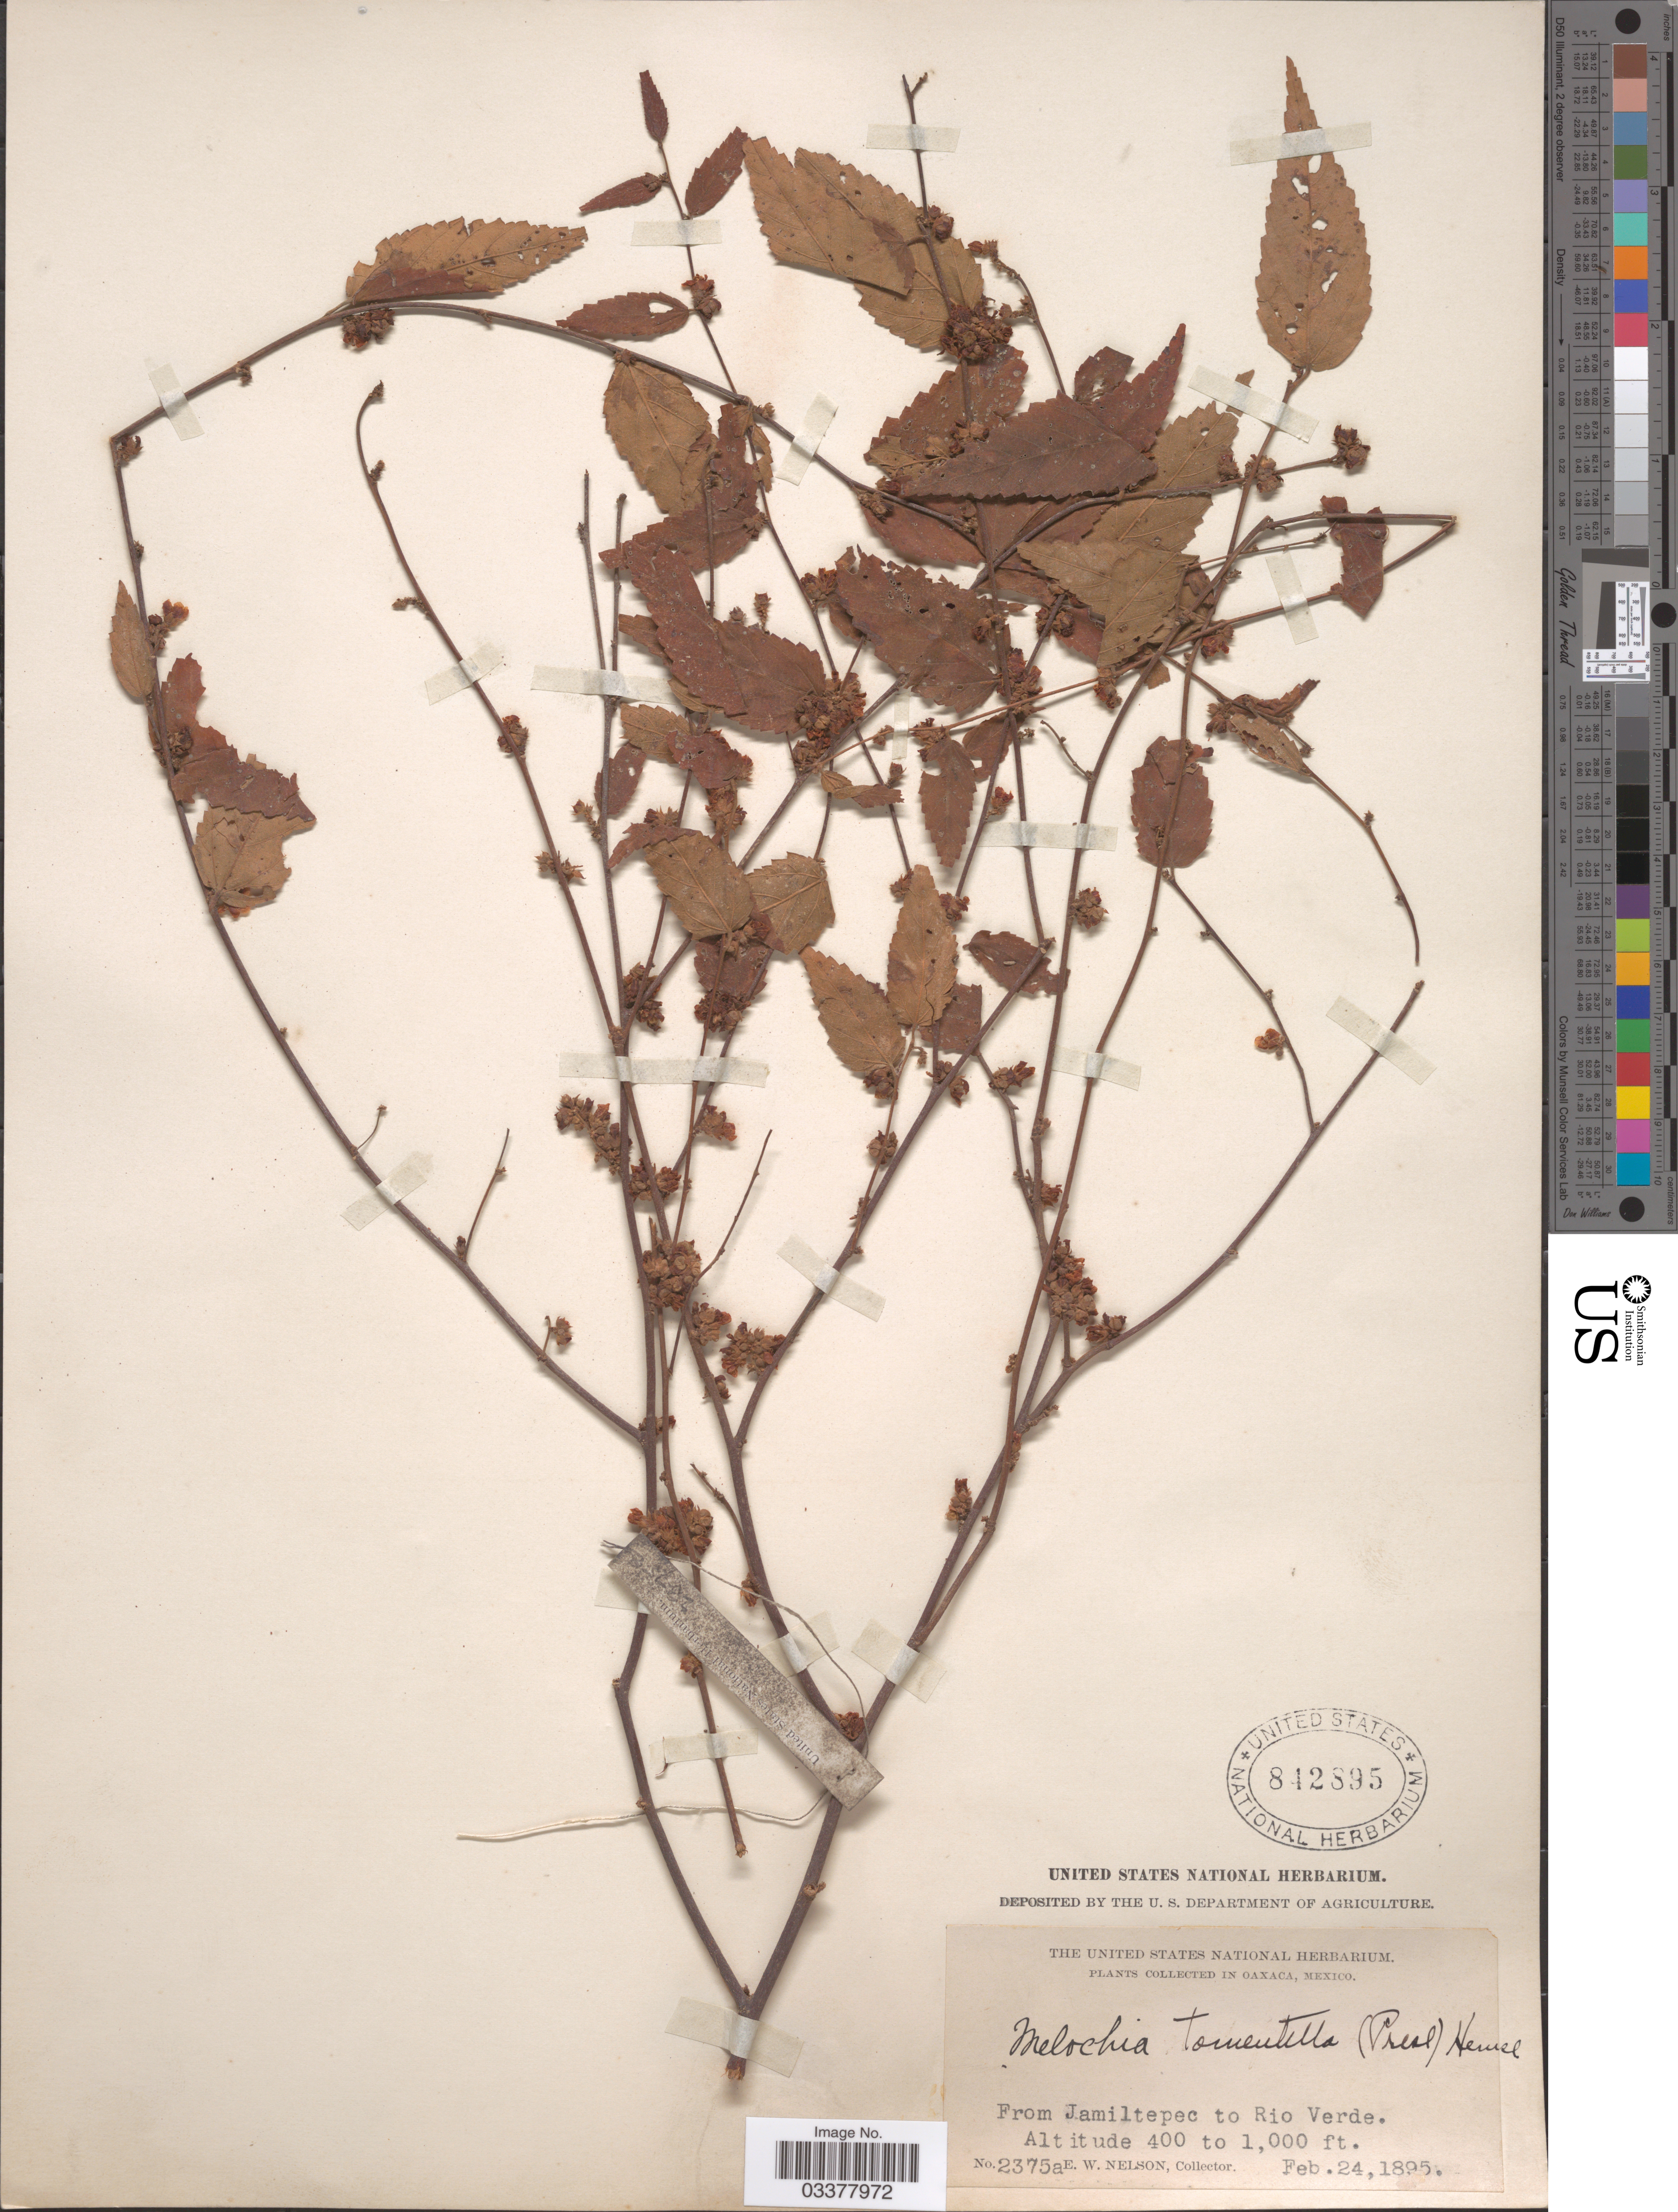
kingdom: Plantae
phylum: Tracheophyta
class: Magnoliopsida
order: Malvales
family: Malvaceae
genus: Melochia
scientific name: Melochia tomentella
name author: (C. Presl) Hemsl.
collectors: E. W. Nelson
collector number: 2375a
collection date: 1895-02-24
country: Mexico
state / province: Oaxaca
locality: From Jamiltepec to Rio Verde.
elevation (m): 122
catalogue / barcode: US 842895